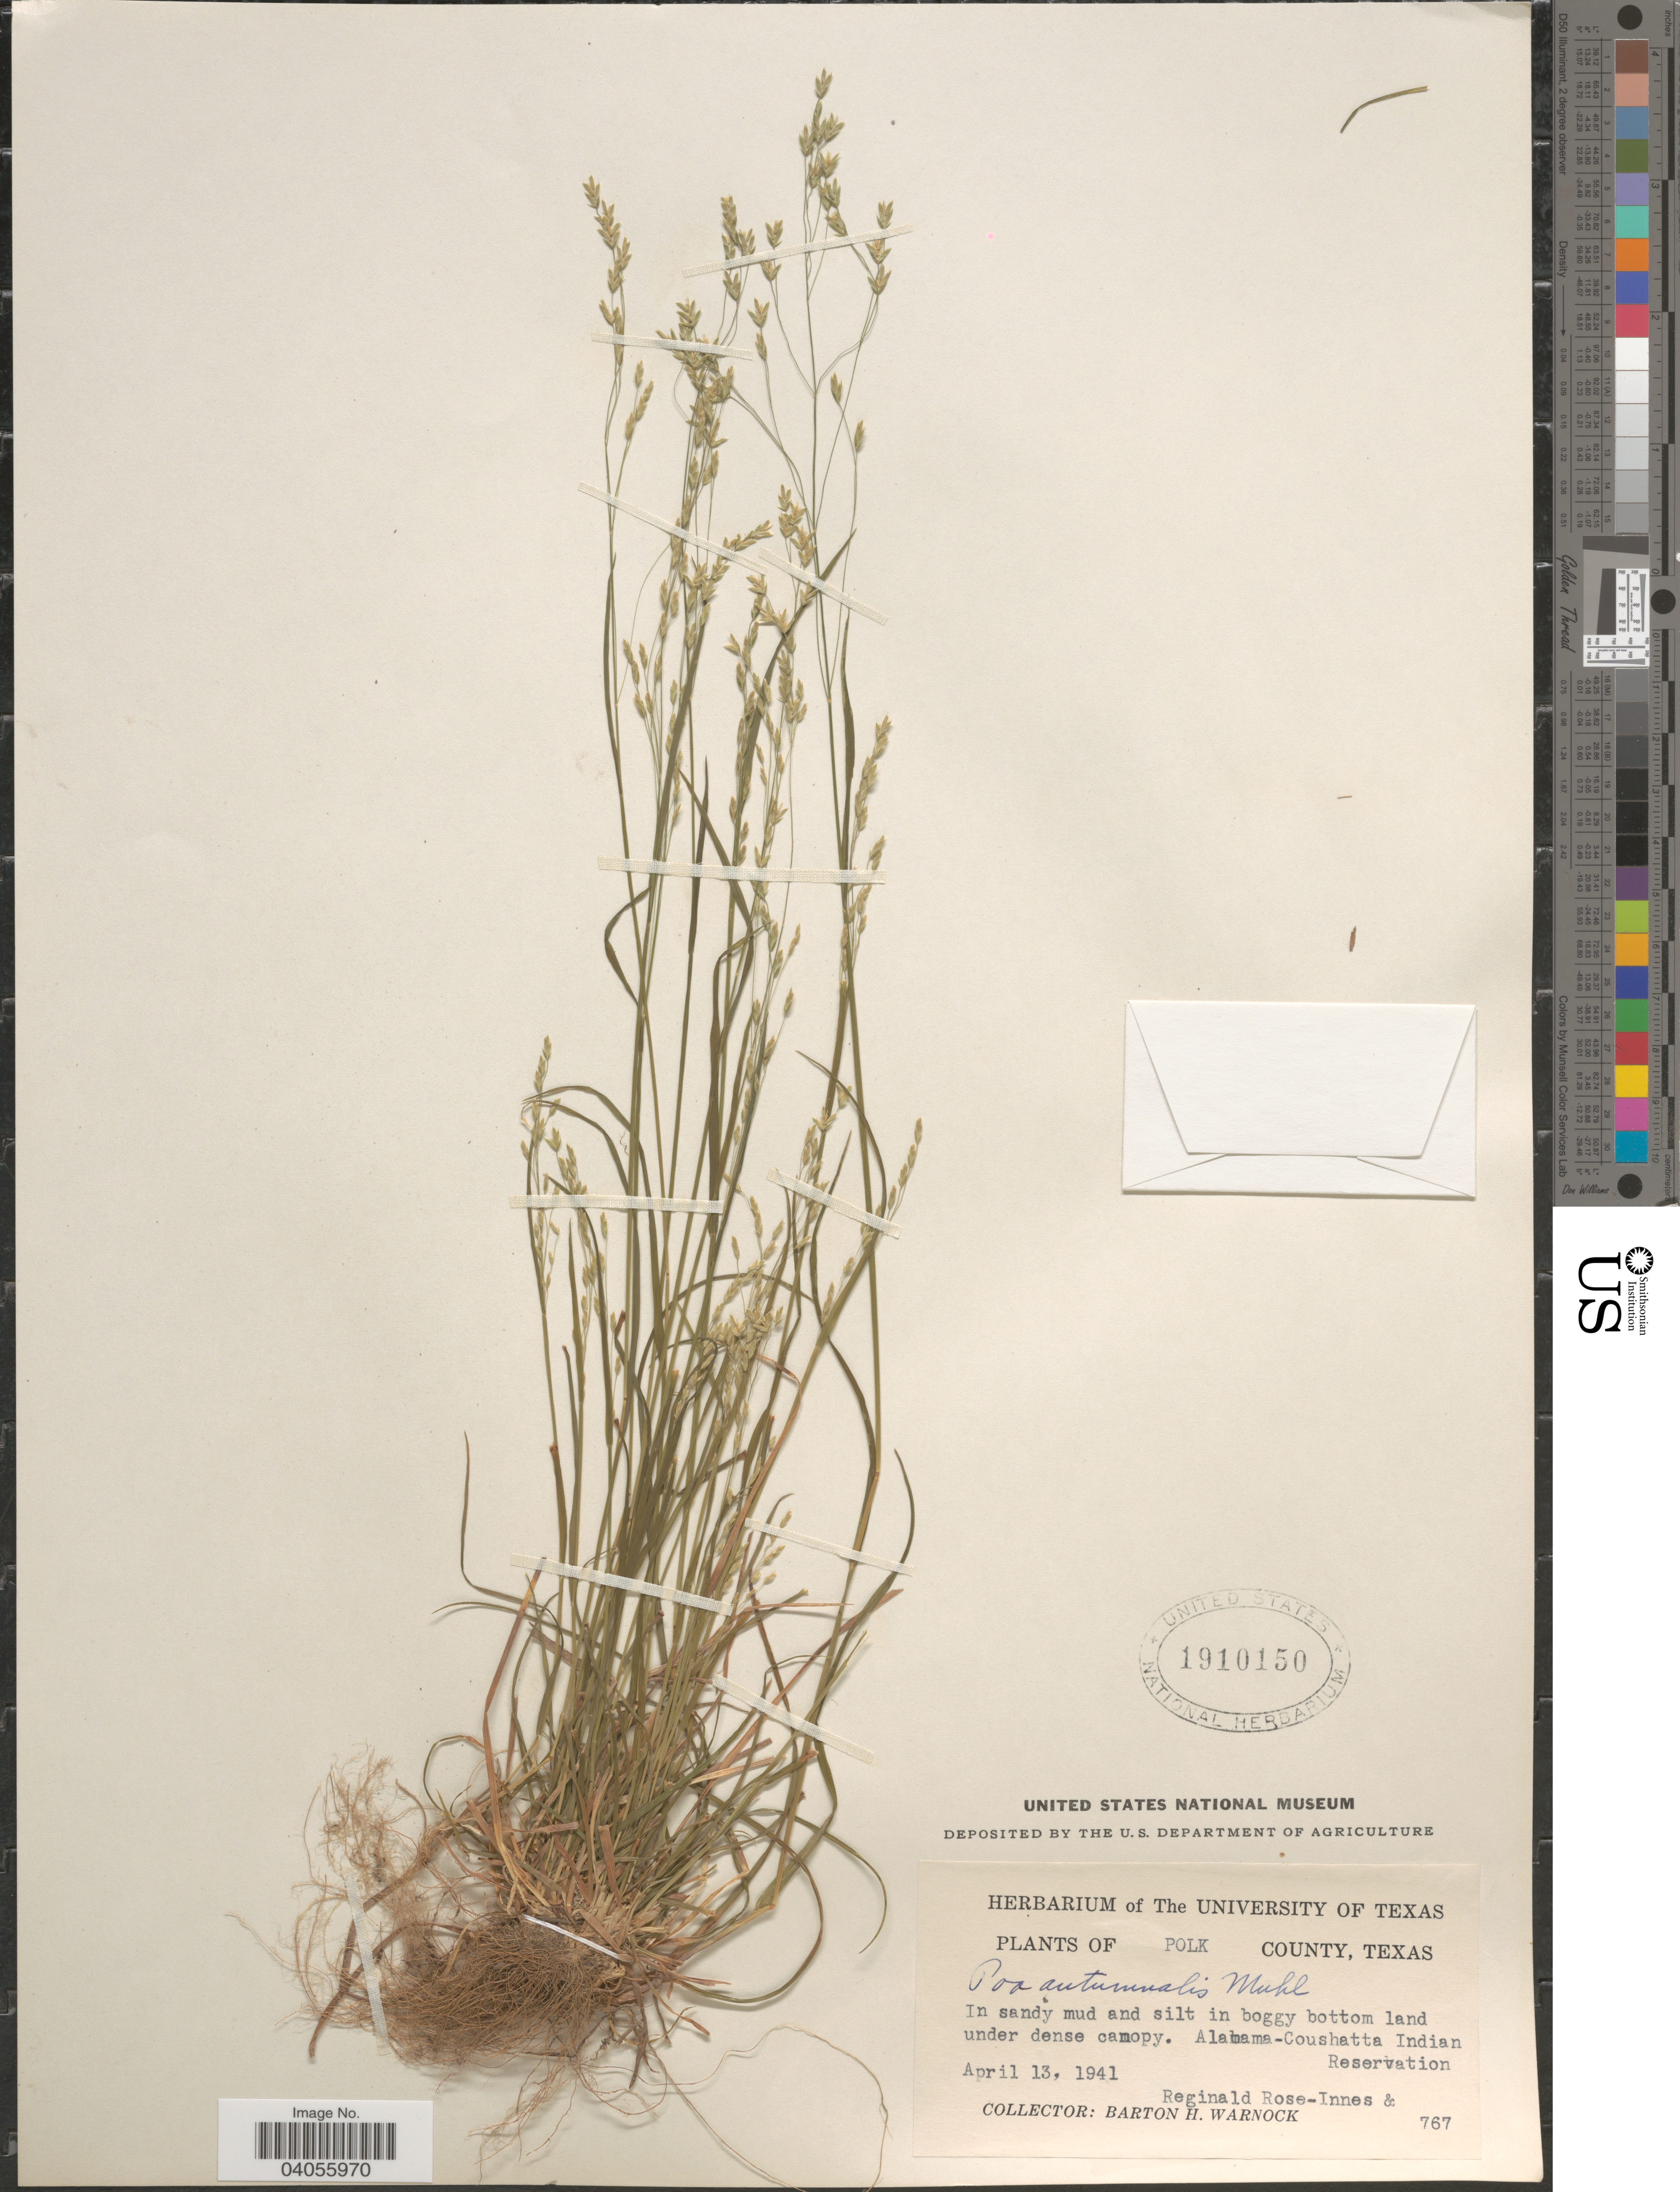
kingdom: Plantae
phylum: Tracheophyta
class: Liliopsida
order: Poales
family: Poaceae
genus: Poa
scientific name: Poa autumnalis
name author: Muhl. ex Elliott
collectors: B. H. Warnock & R. Rose-Innes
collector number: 767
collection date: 1941-04-13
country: United States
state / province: Texas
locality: Polk County. In sandy mud and silt in boggy bottom land under dense canopy. Alabama-Coushatta Indian Reservation.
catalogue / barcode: US 1910150